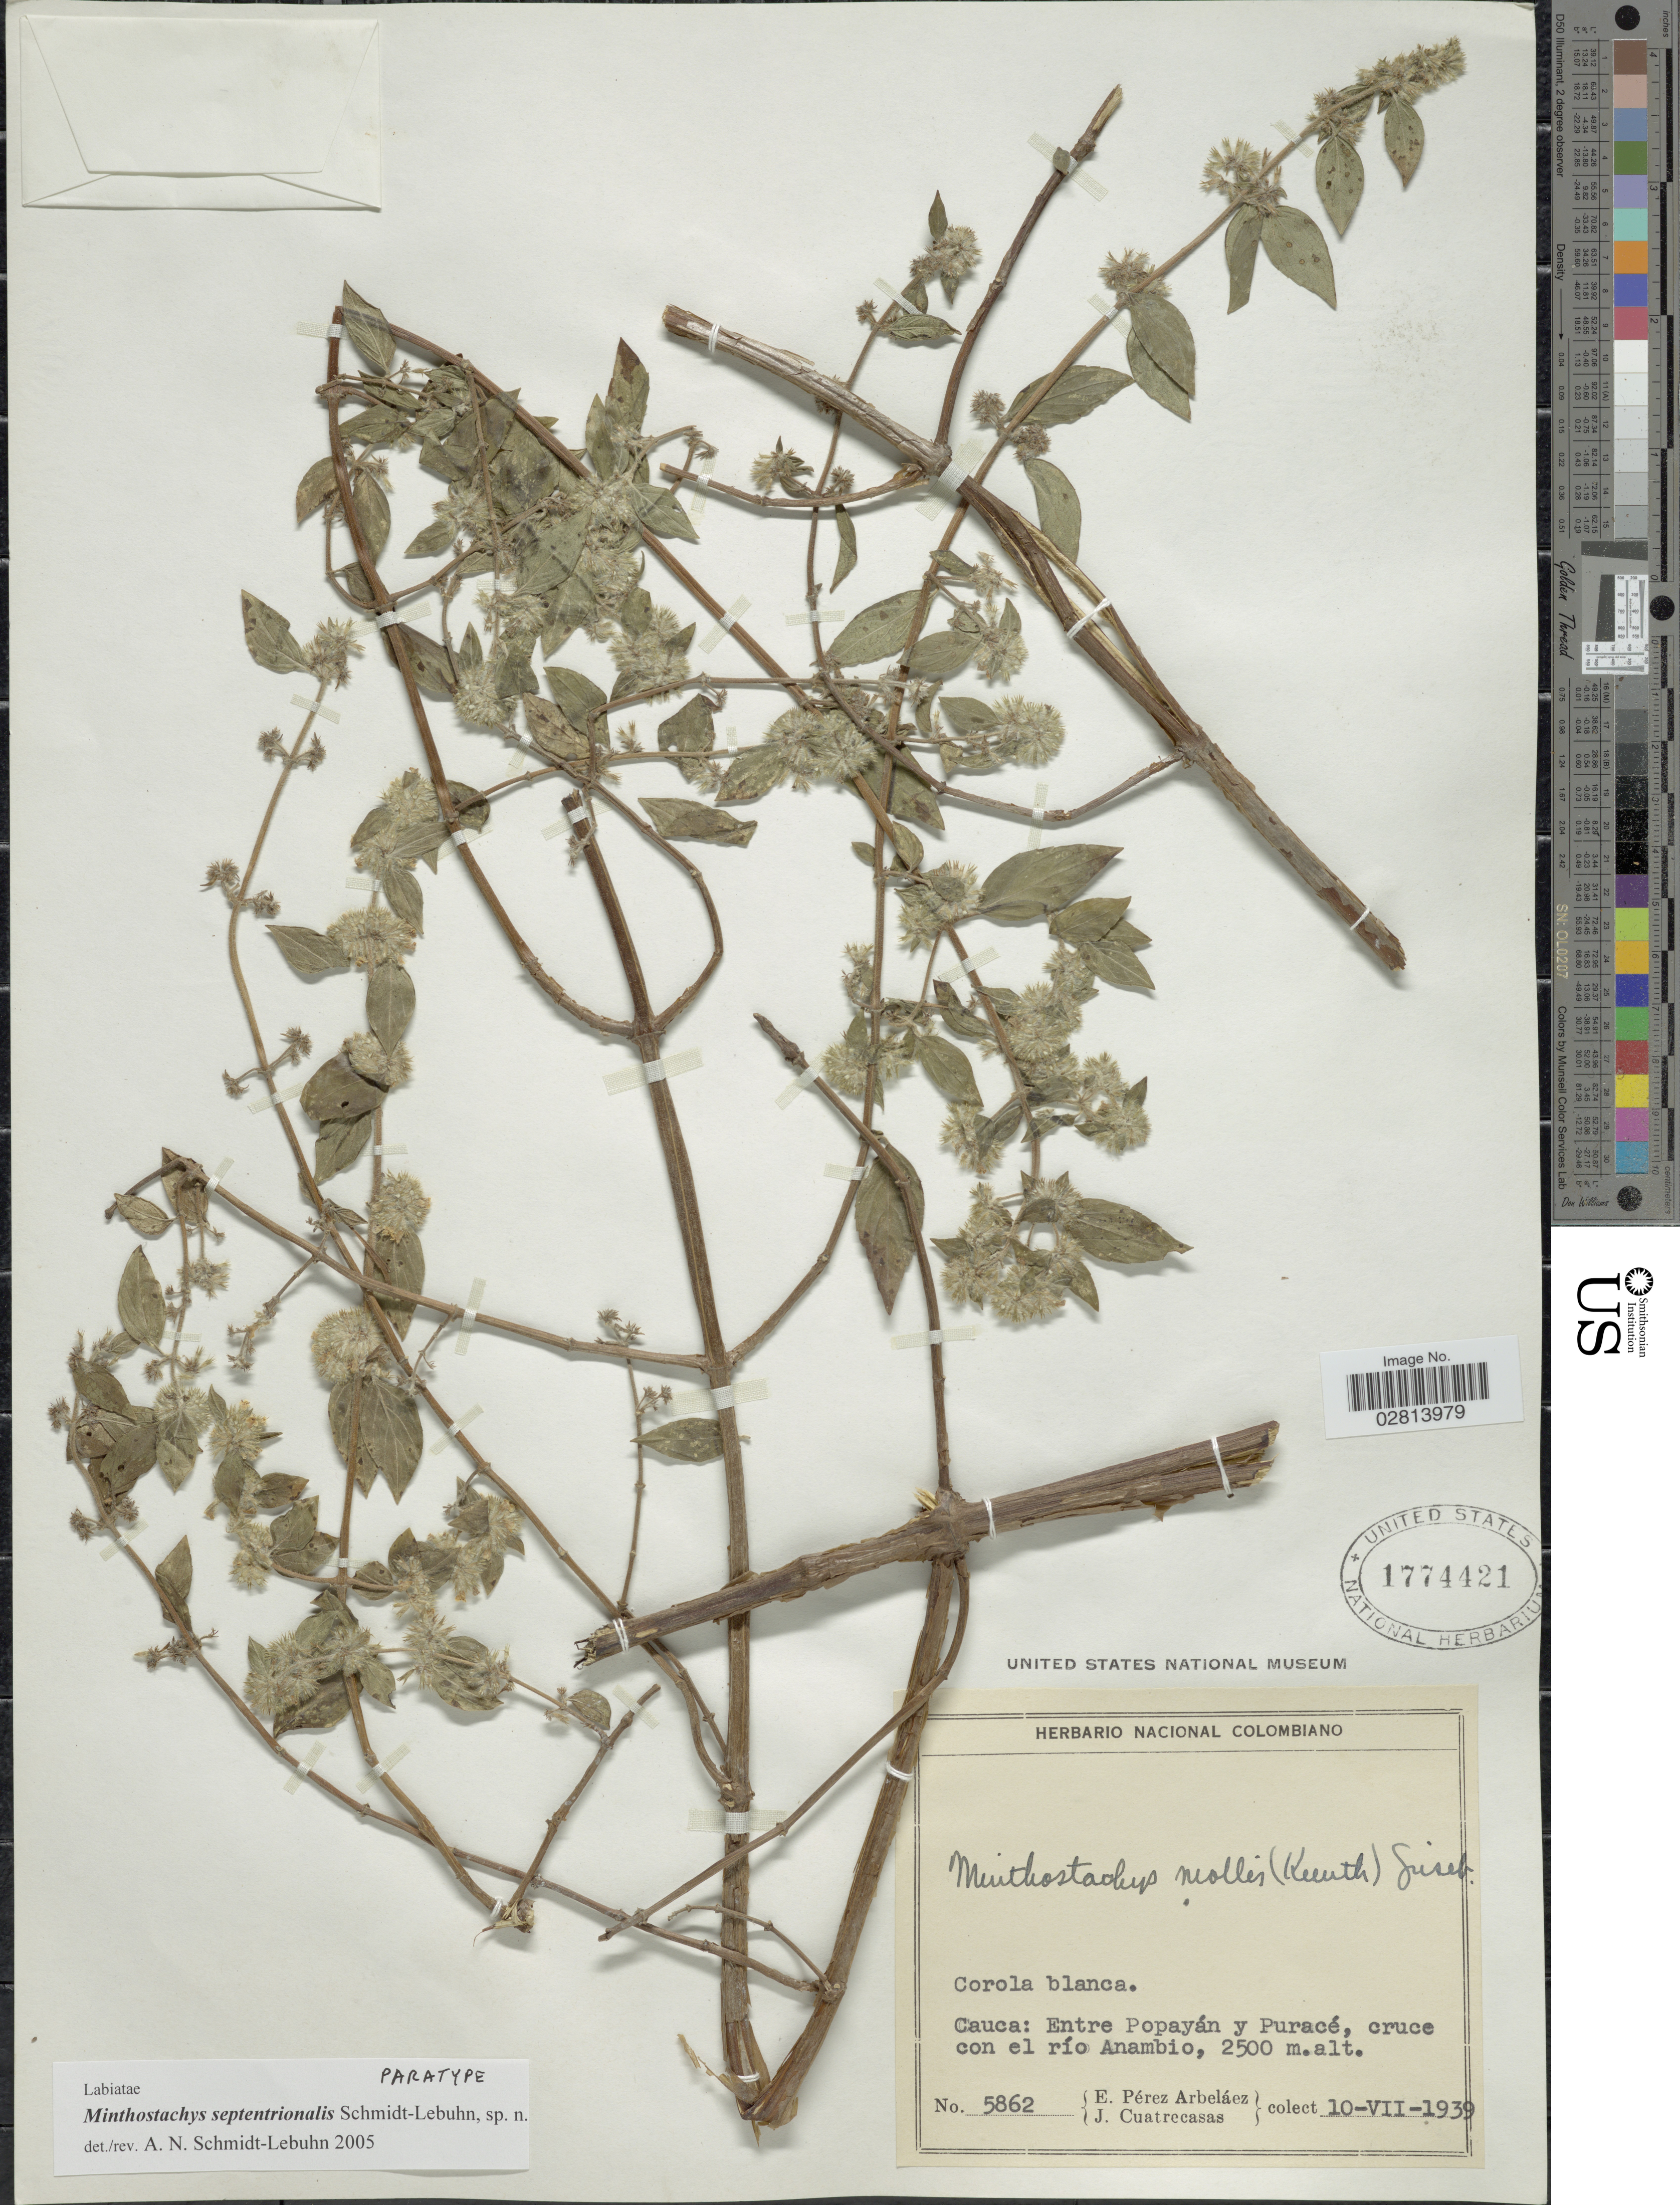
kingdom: Plantae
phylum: Tracheophyta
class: Magnoliopsida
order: Lamiales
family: Lamiaceae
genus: Minthostachys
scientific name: Minthostachys septentrionalis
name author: Schmidt-Leb.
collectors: E. Pérez Arbeláez & J. Cuatrecasas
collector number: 5862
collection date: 1939-07-10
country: Colombia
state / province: Cauca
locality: Entre Popayán y Puracé, cruce con el río Anambio.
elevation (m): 2500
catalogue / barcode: US 1774421